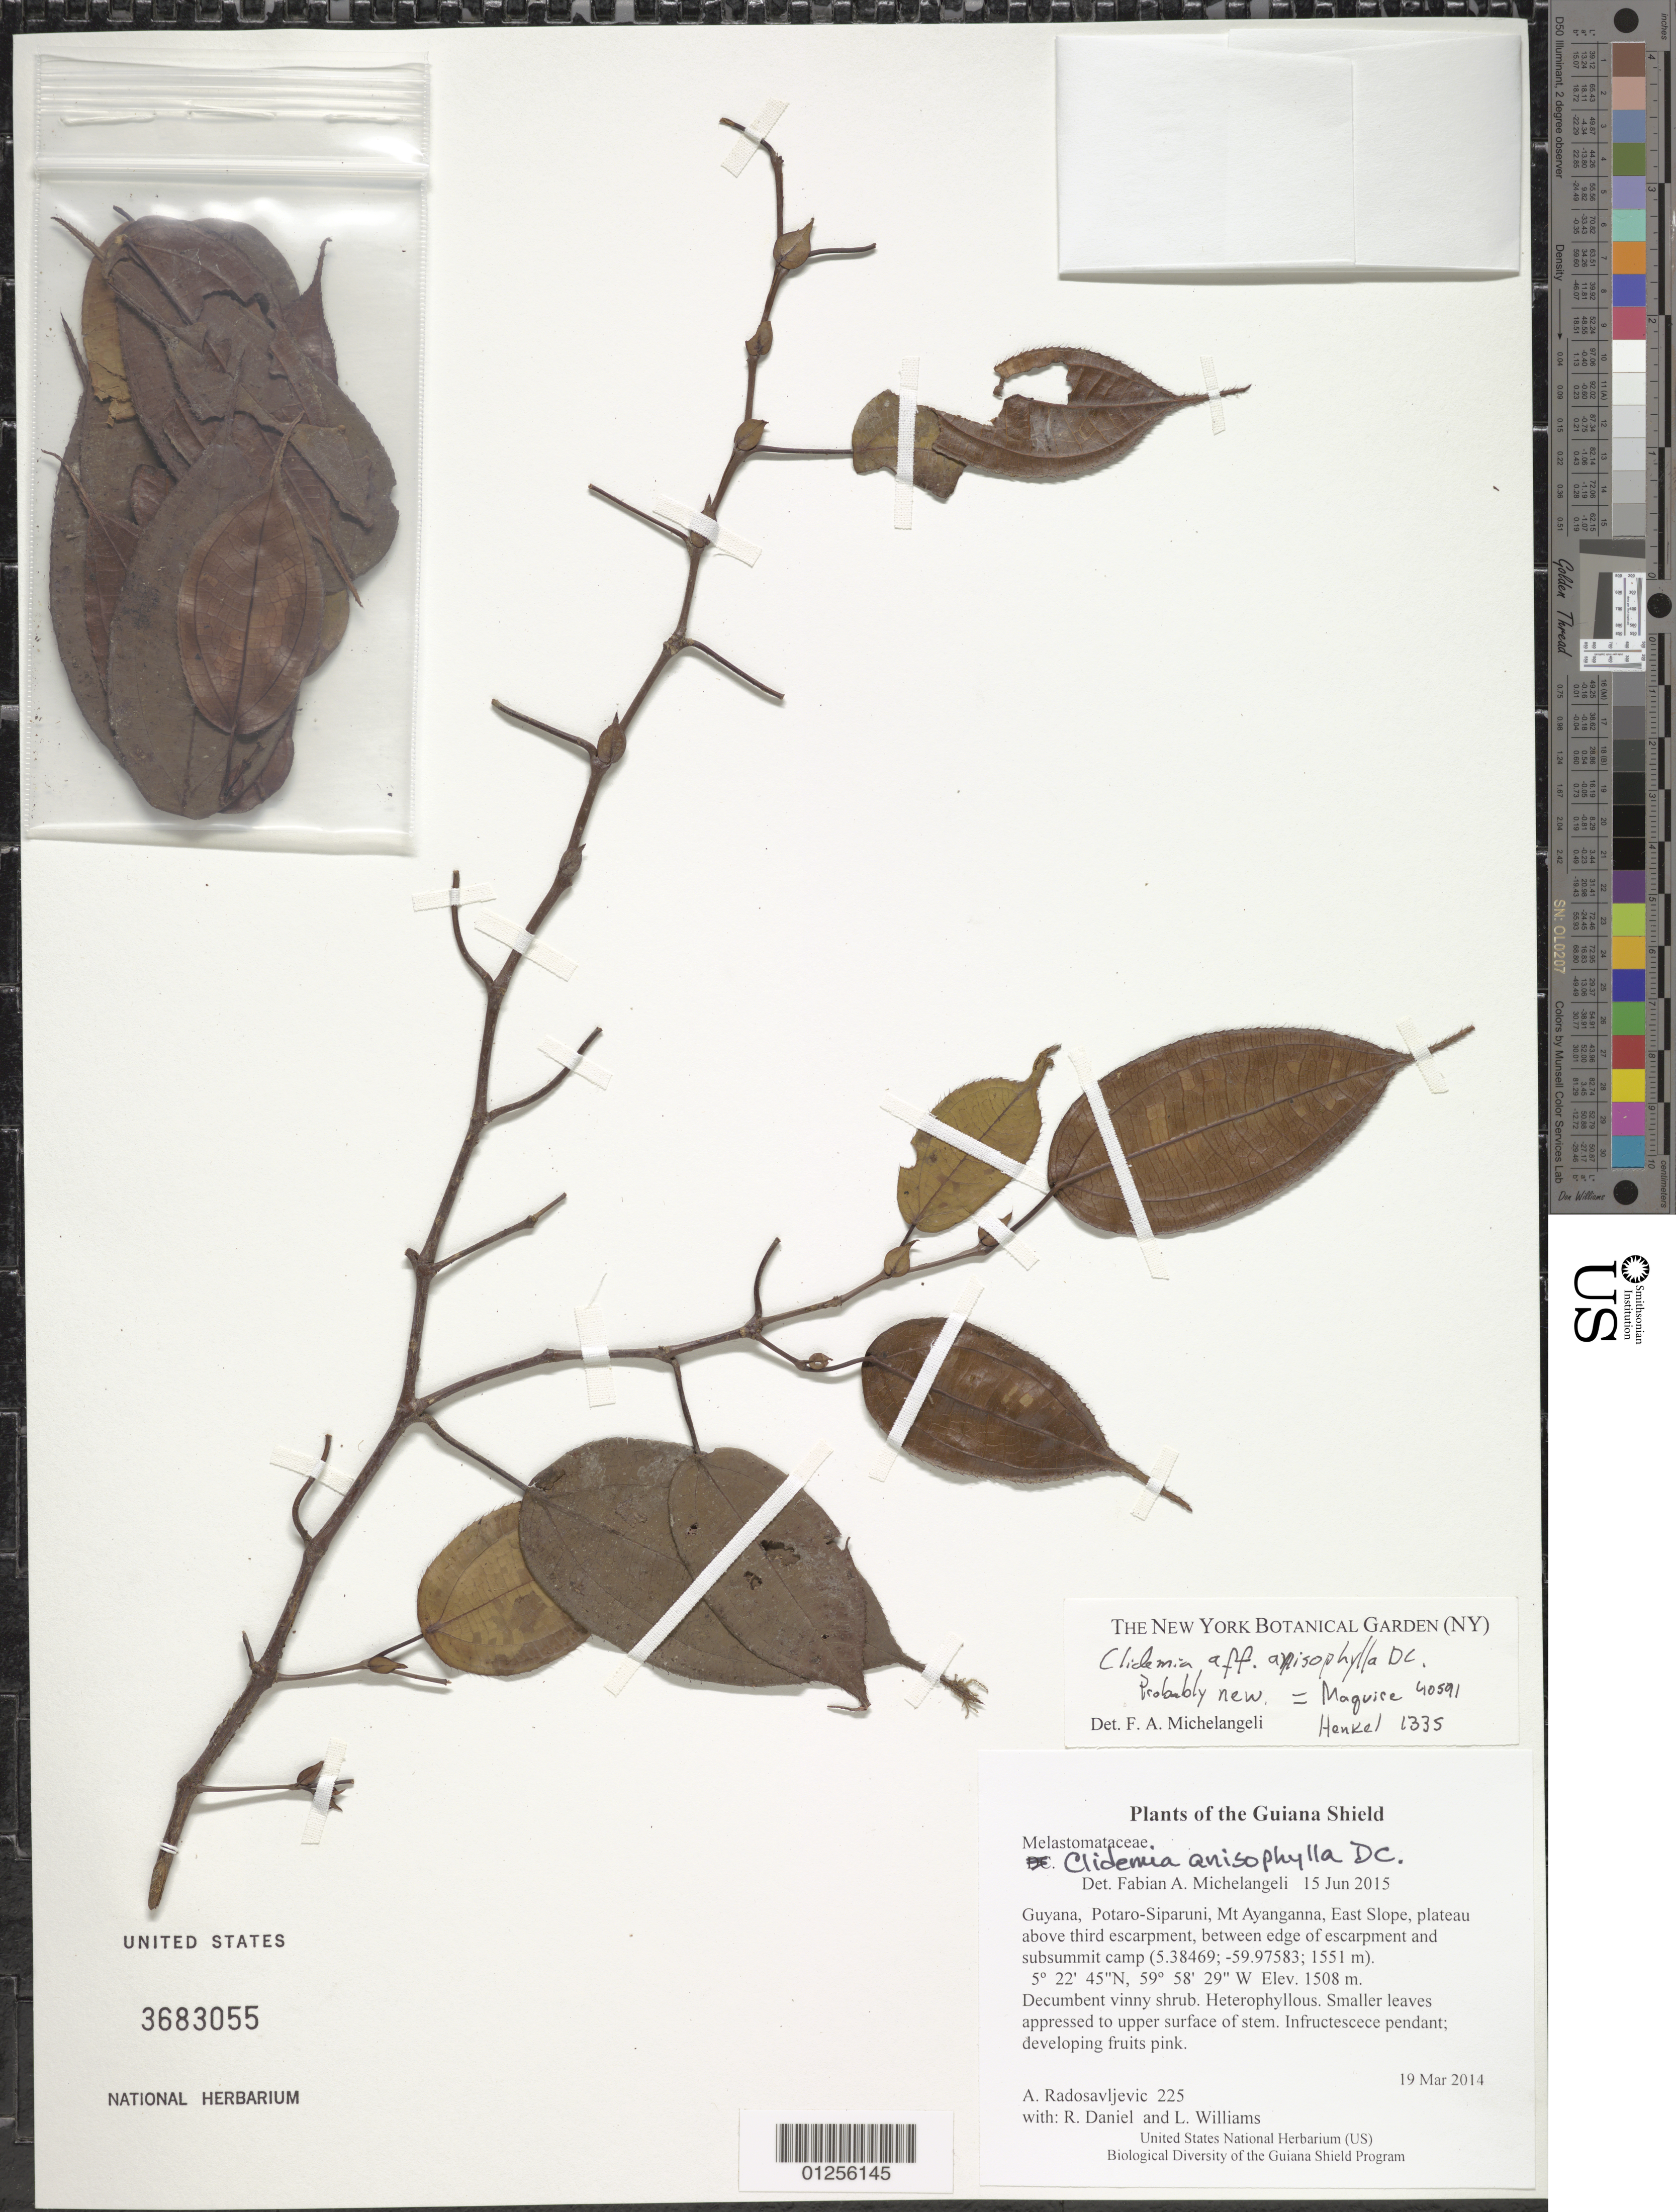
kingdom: Plantae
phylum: Tracheophyta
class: Magnoliopsida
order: Myrtales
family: Melastomataceae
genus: Clidemia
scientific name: Clidemia anisophylla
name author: DC.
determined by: Michelangeli, F. A.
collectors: A. Radosavljevic, R. Daniel & L. Williams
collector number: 225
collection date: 2014-03-19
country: Guyana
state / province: Potaro-Siparuni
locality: Mt Ayanganna, East Slope, plateau above third escarpment, between edge of escarpment and subsummit camp (5.38469; -59.97583; 1551 m).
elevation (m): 1508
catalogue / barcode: US 3683055